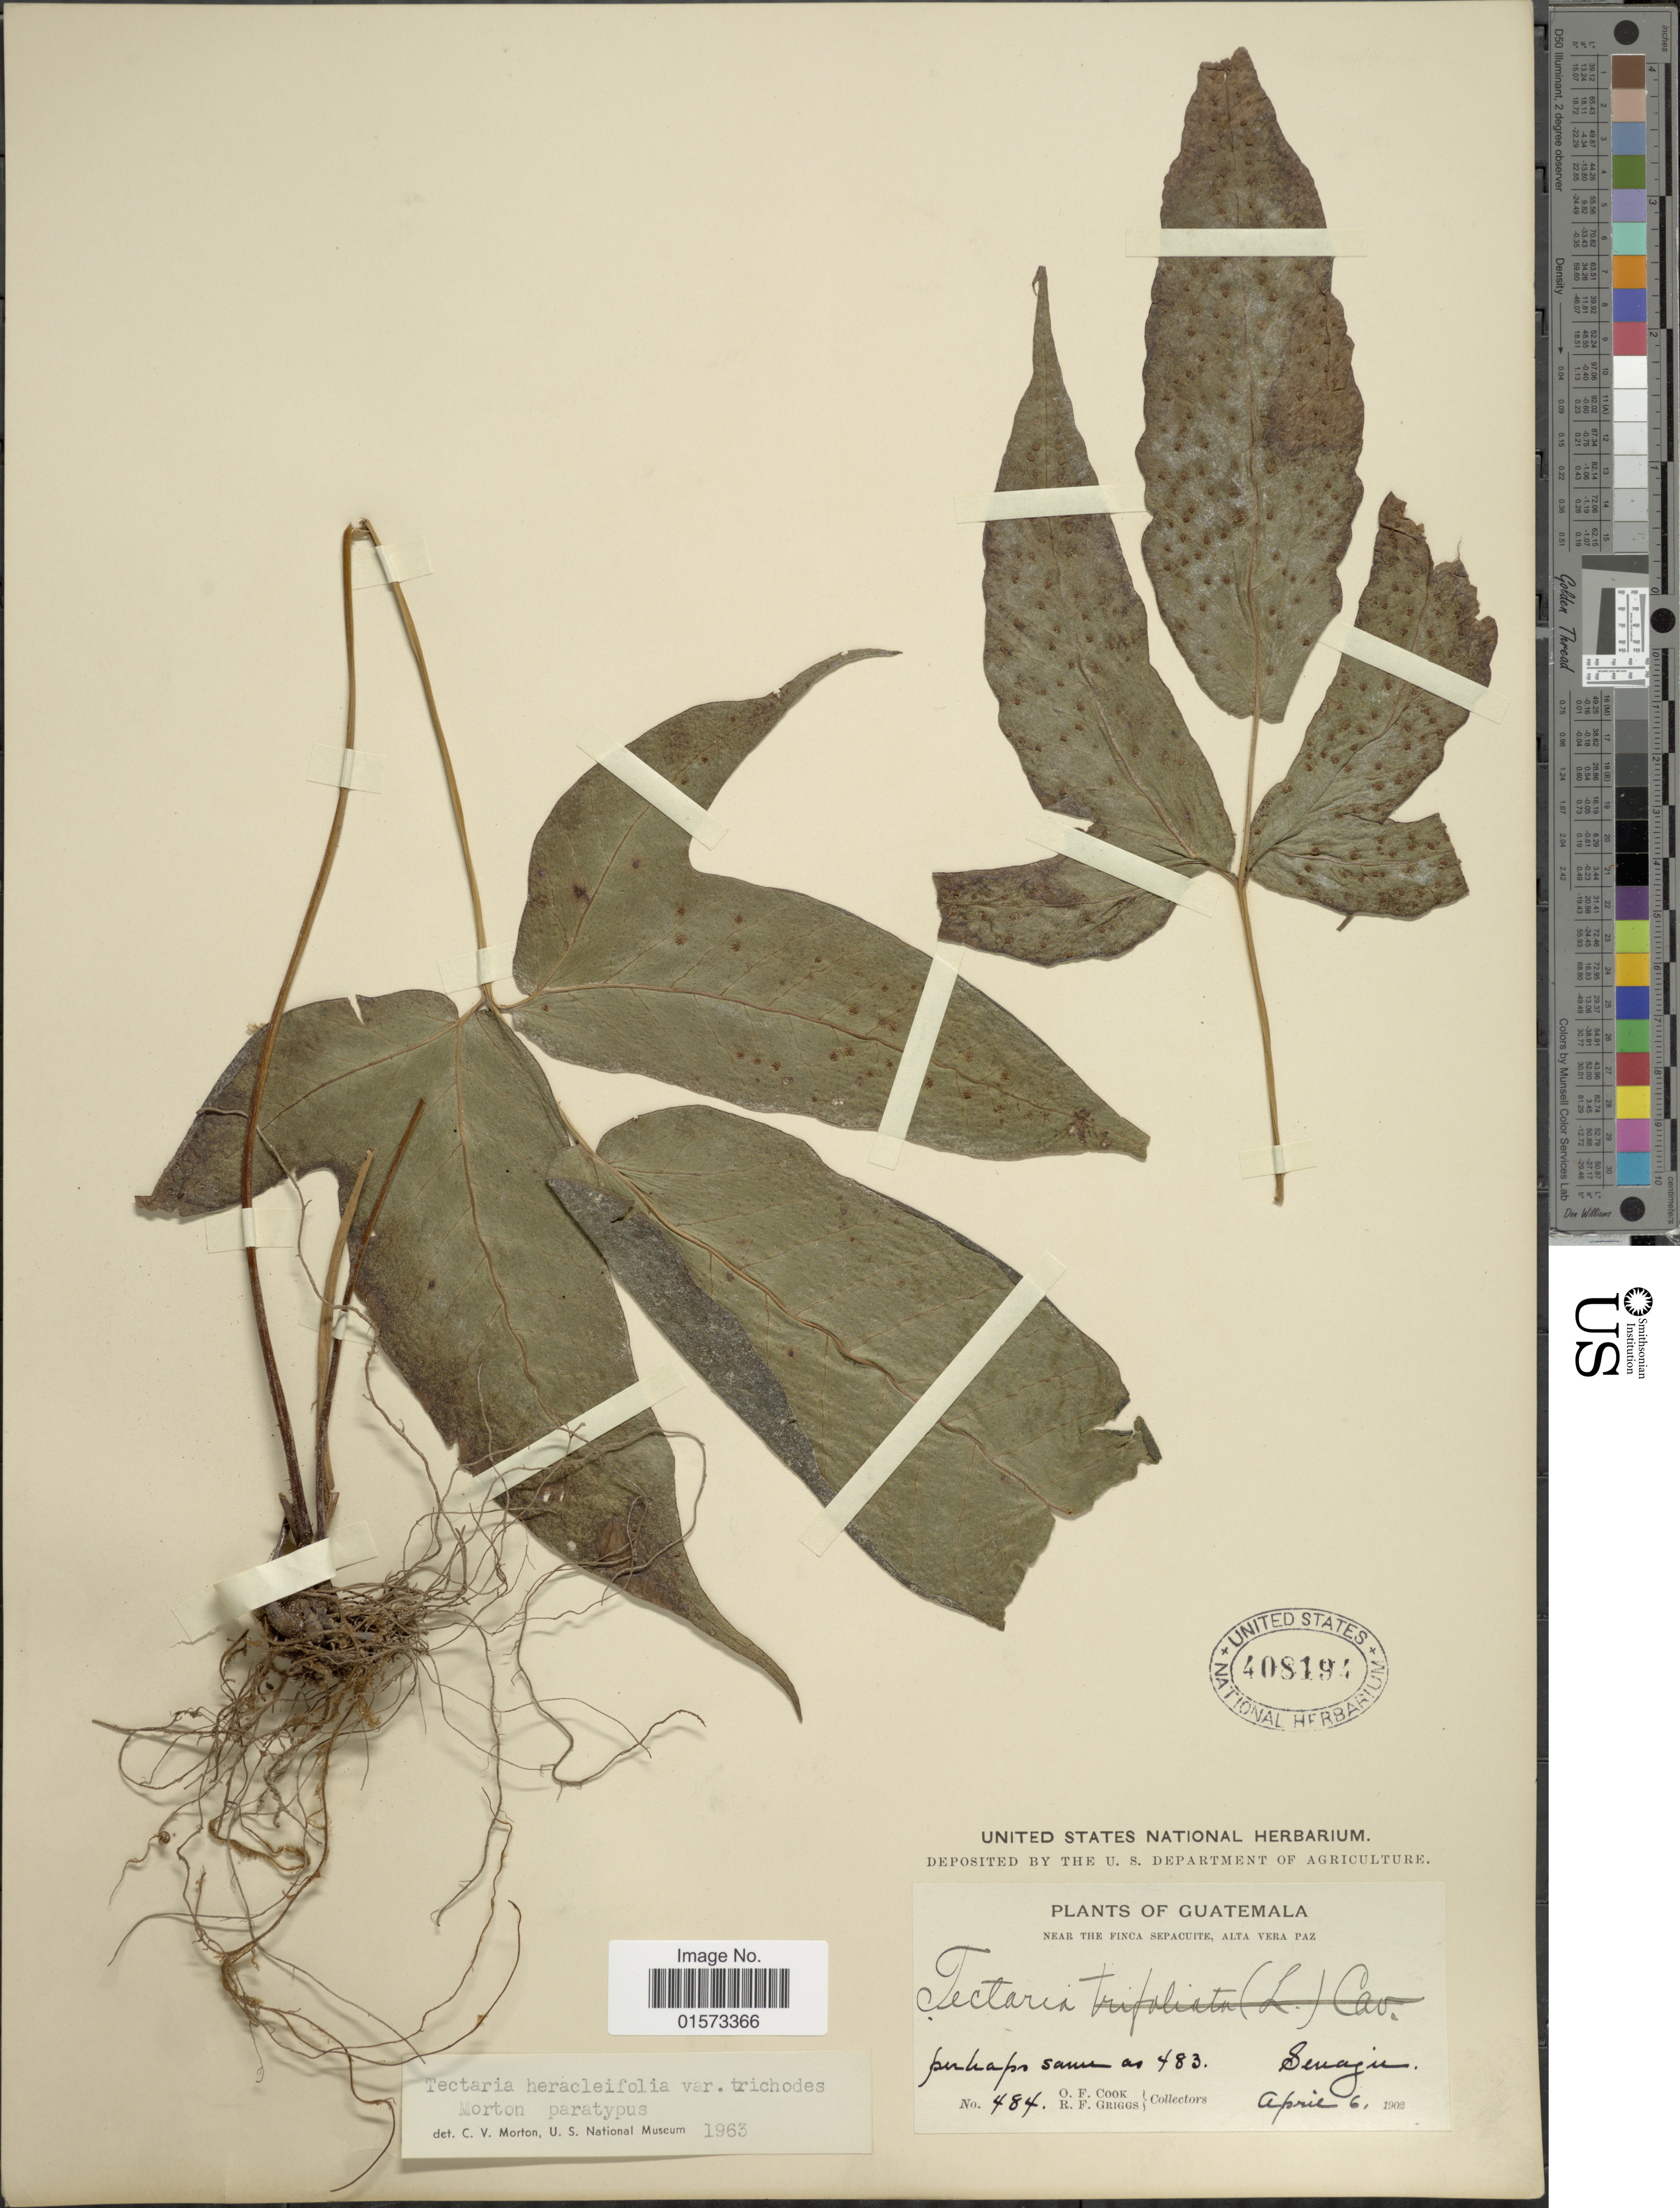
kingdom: Plantae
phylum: Tracheophyta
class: Polypodiopsida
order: Polypodiales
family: Tectariaceae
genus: Tectaria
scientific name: Tectaria heracleifolia var. trichiodes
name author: C.V. Morton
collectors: O. F. Cook & R. F. Griggs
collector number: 484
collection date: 1902-04-06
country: Guatemala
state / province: Alta Verapaz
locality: Near The Finca Sepacuite, Alta Verapaz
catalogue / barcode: US 408194